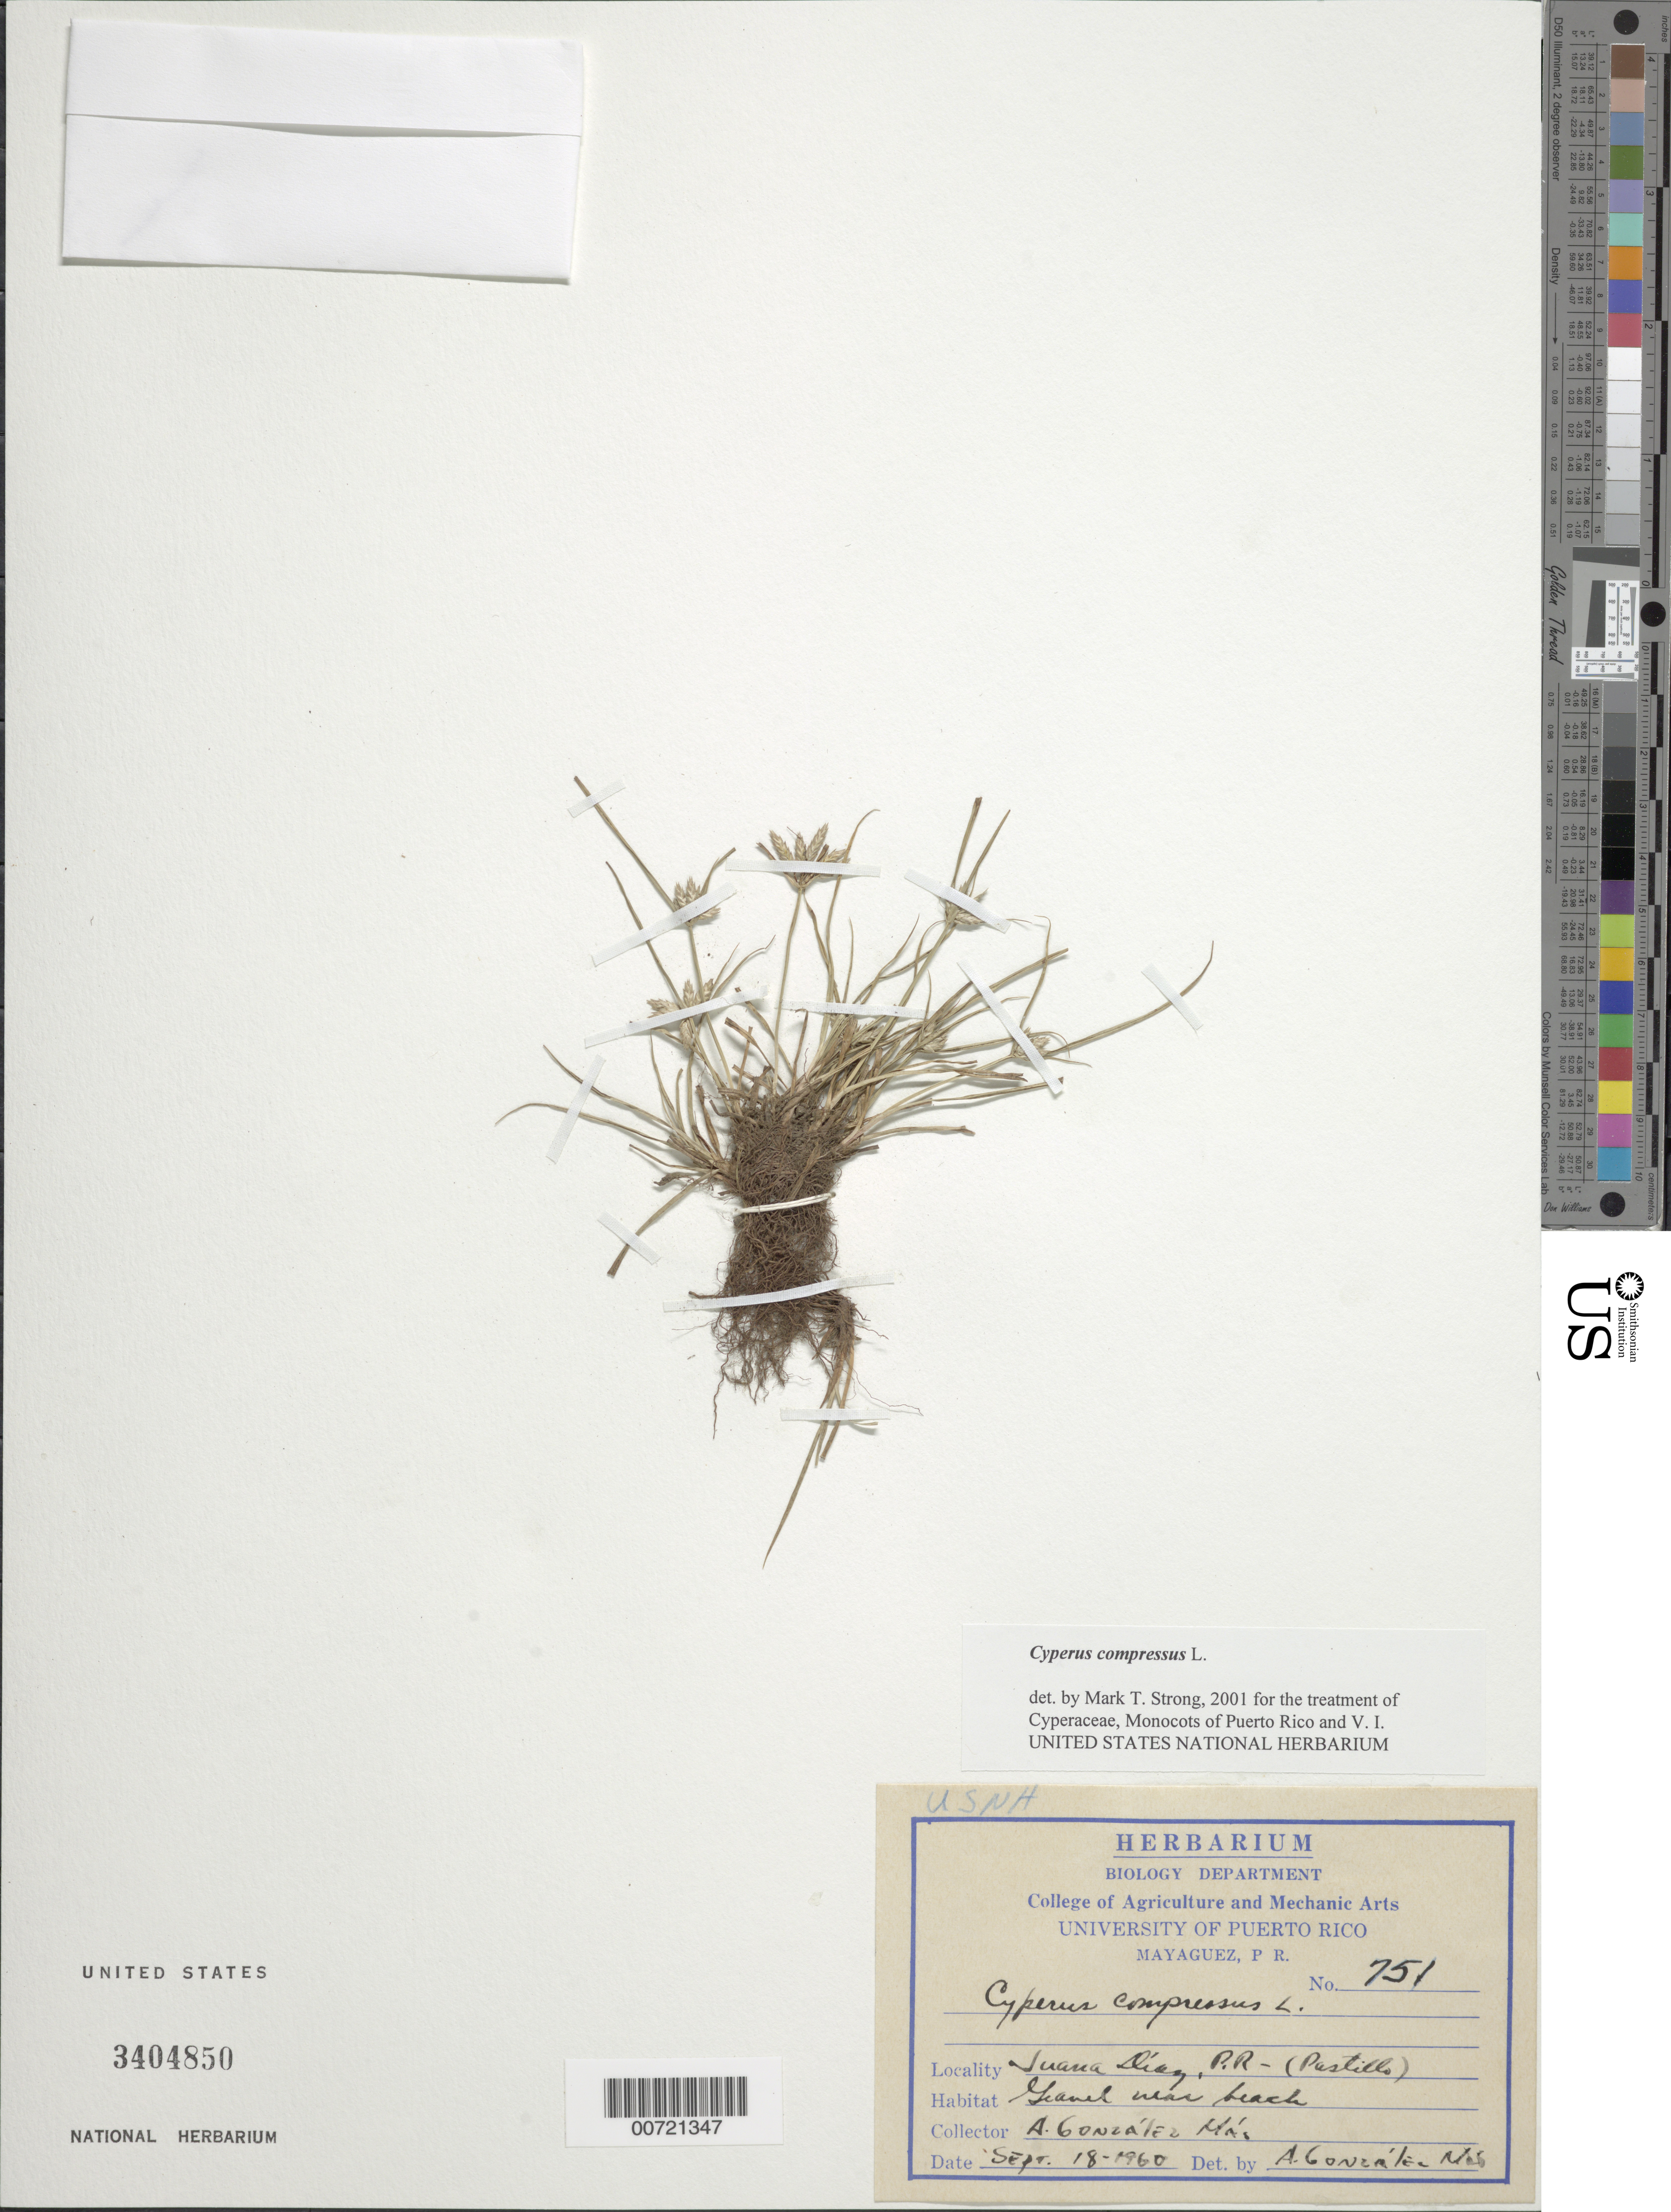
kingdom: Plantae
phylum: Tracheophyta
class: Liliopsida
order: Poales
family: Cyperaceae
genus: Cyperus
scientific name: Cyperus compressus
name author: L.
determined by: Strong, M. T., (US), Smithsonian Institution - National Museum of Natural History (UNITED STATES)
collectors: A. González Más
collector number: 751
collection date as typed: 18 Sep 1960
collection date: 1960-09-18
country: Puerto Rico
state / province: Juana Díaz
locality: Juana Díaz: Pastillo.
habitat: Gravel near beach.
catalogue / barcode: US 3404850